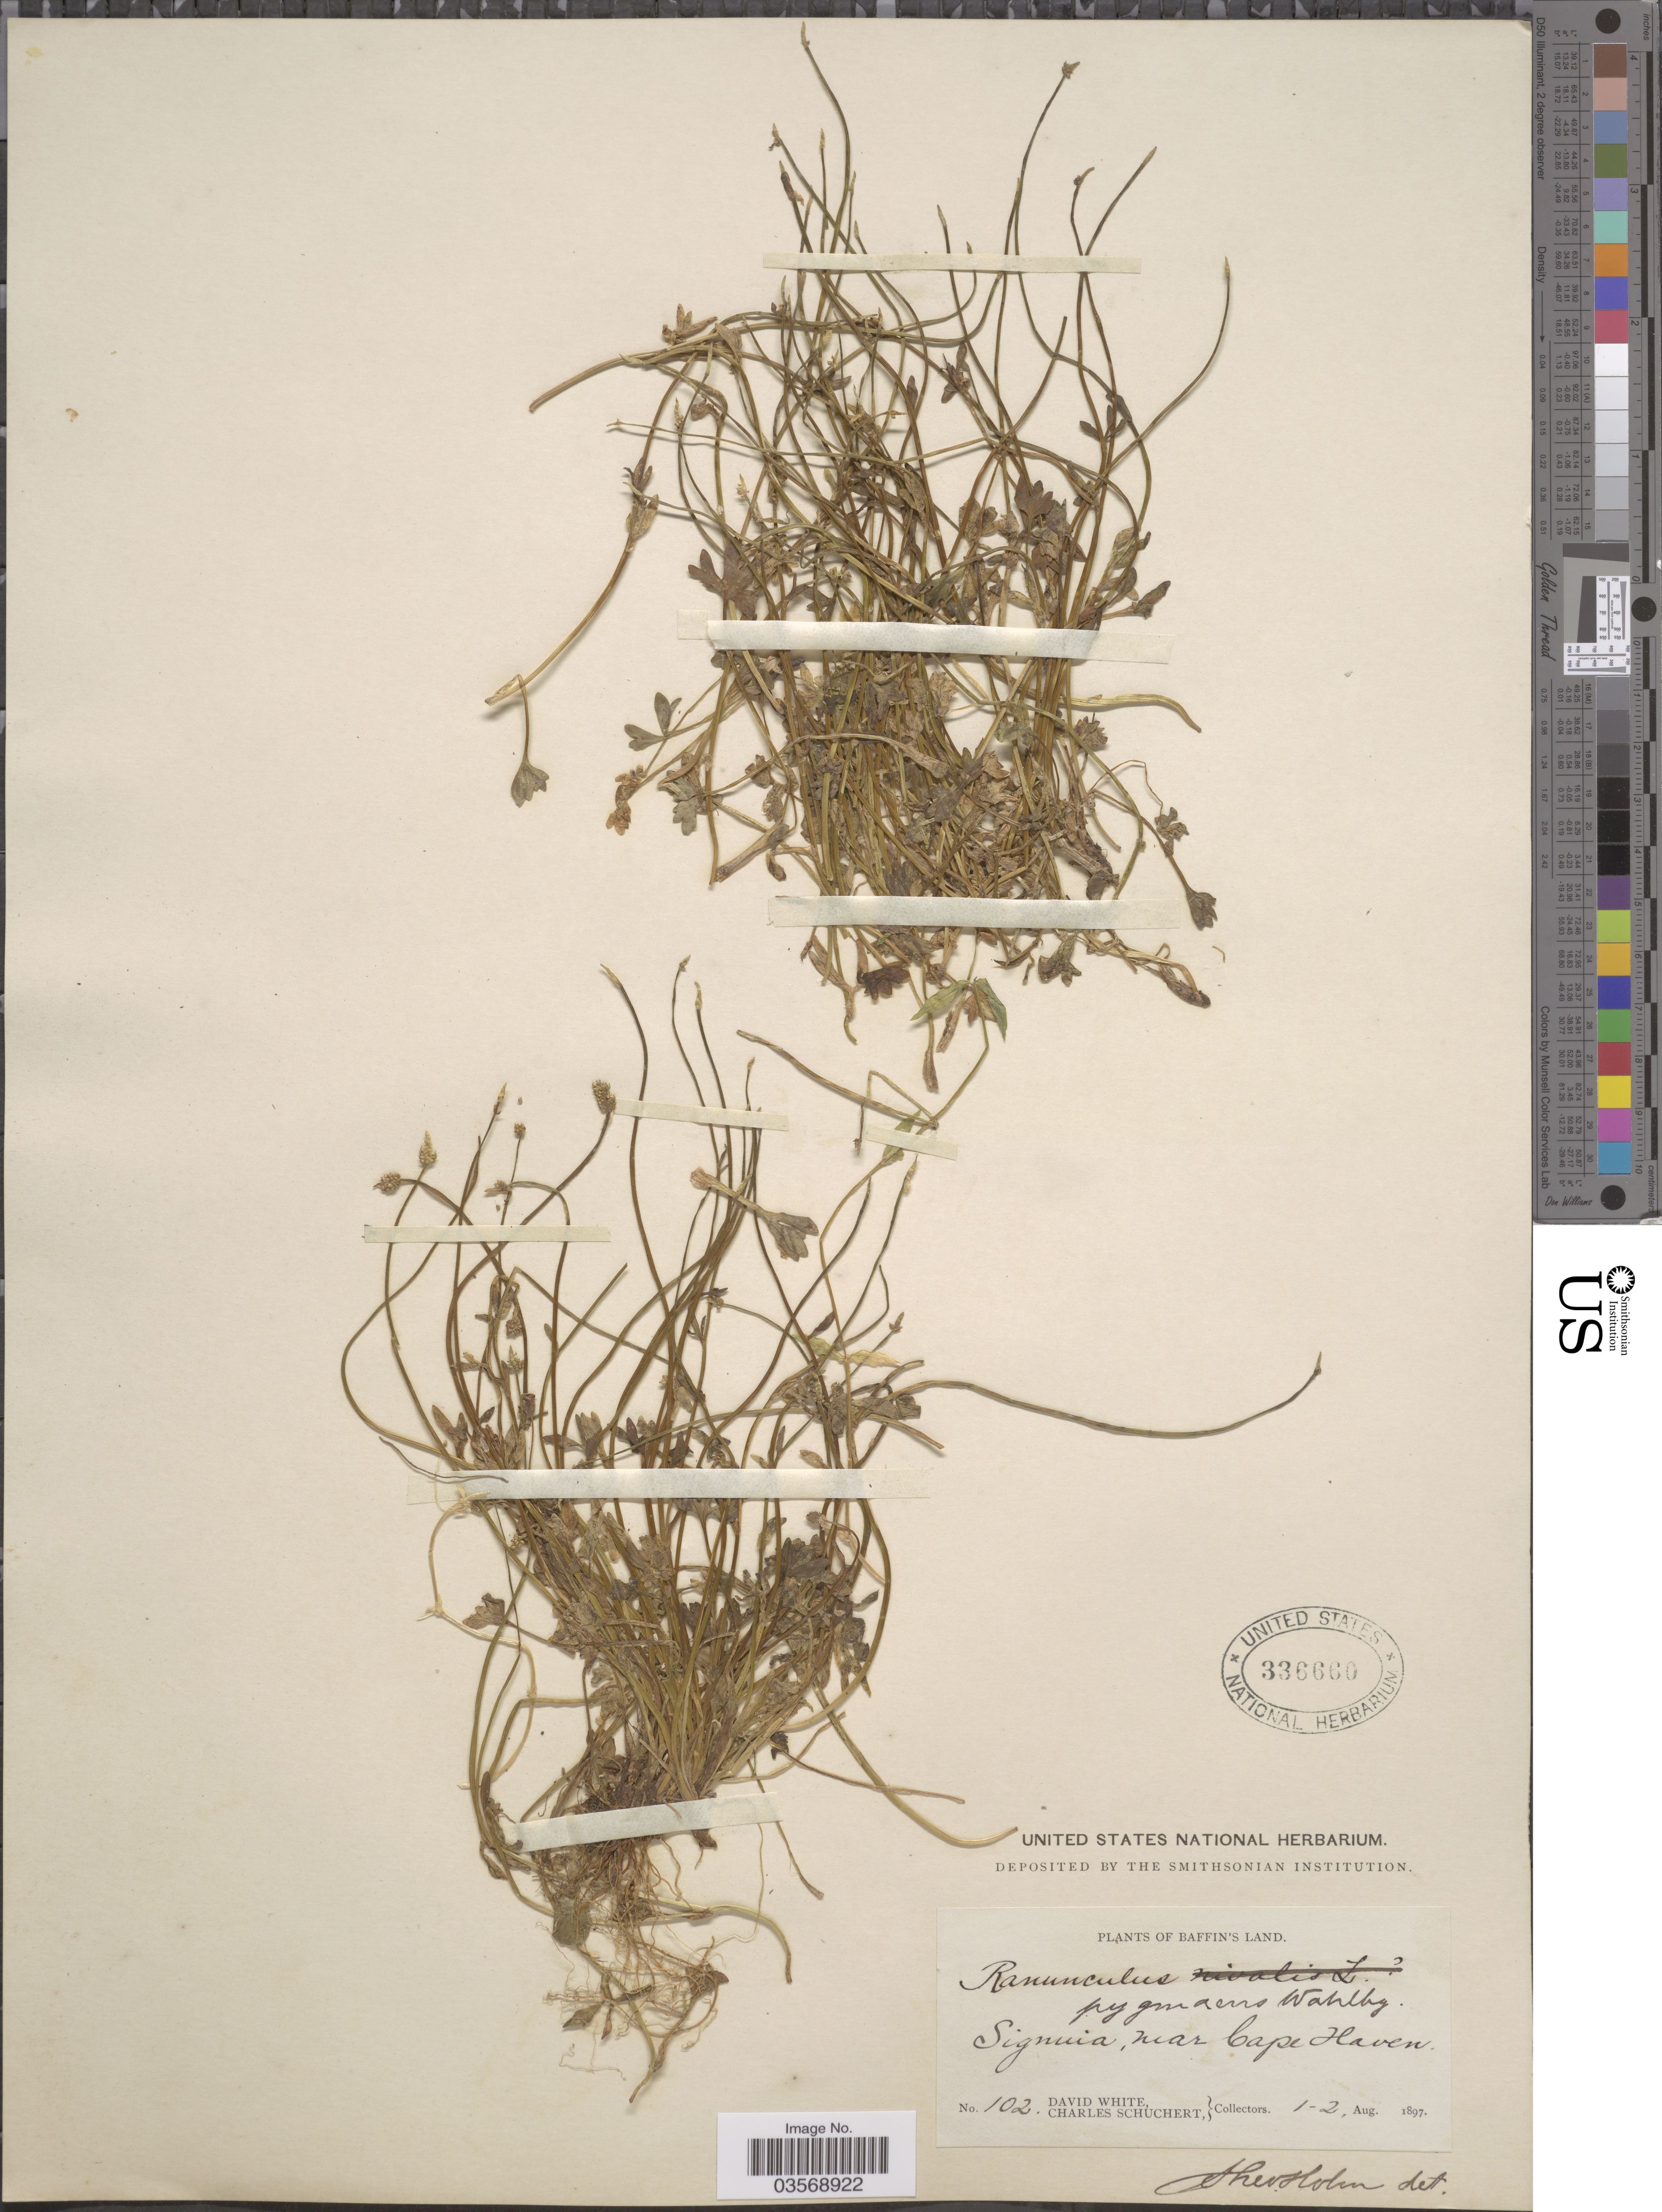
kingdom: Plantae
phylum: Tracheophyta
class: Magnoliopsida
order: Ranunculales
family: Ranunculaceae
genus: Ranunculus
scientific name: Ranunculus pygmaeus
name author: Wahlenb.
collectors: D. White & C. Schuchert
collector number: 102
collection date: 1897-08-01/1897-08-02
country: Canada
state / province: Nunavut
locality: Baffin's Land. Signuia, near Cape Haven.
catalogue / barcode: US 336660